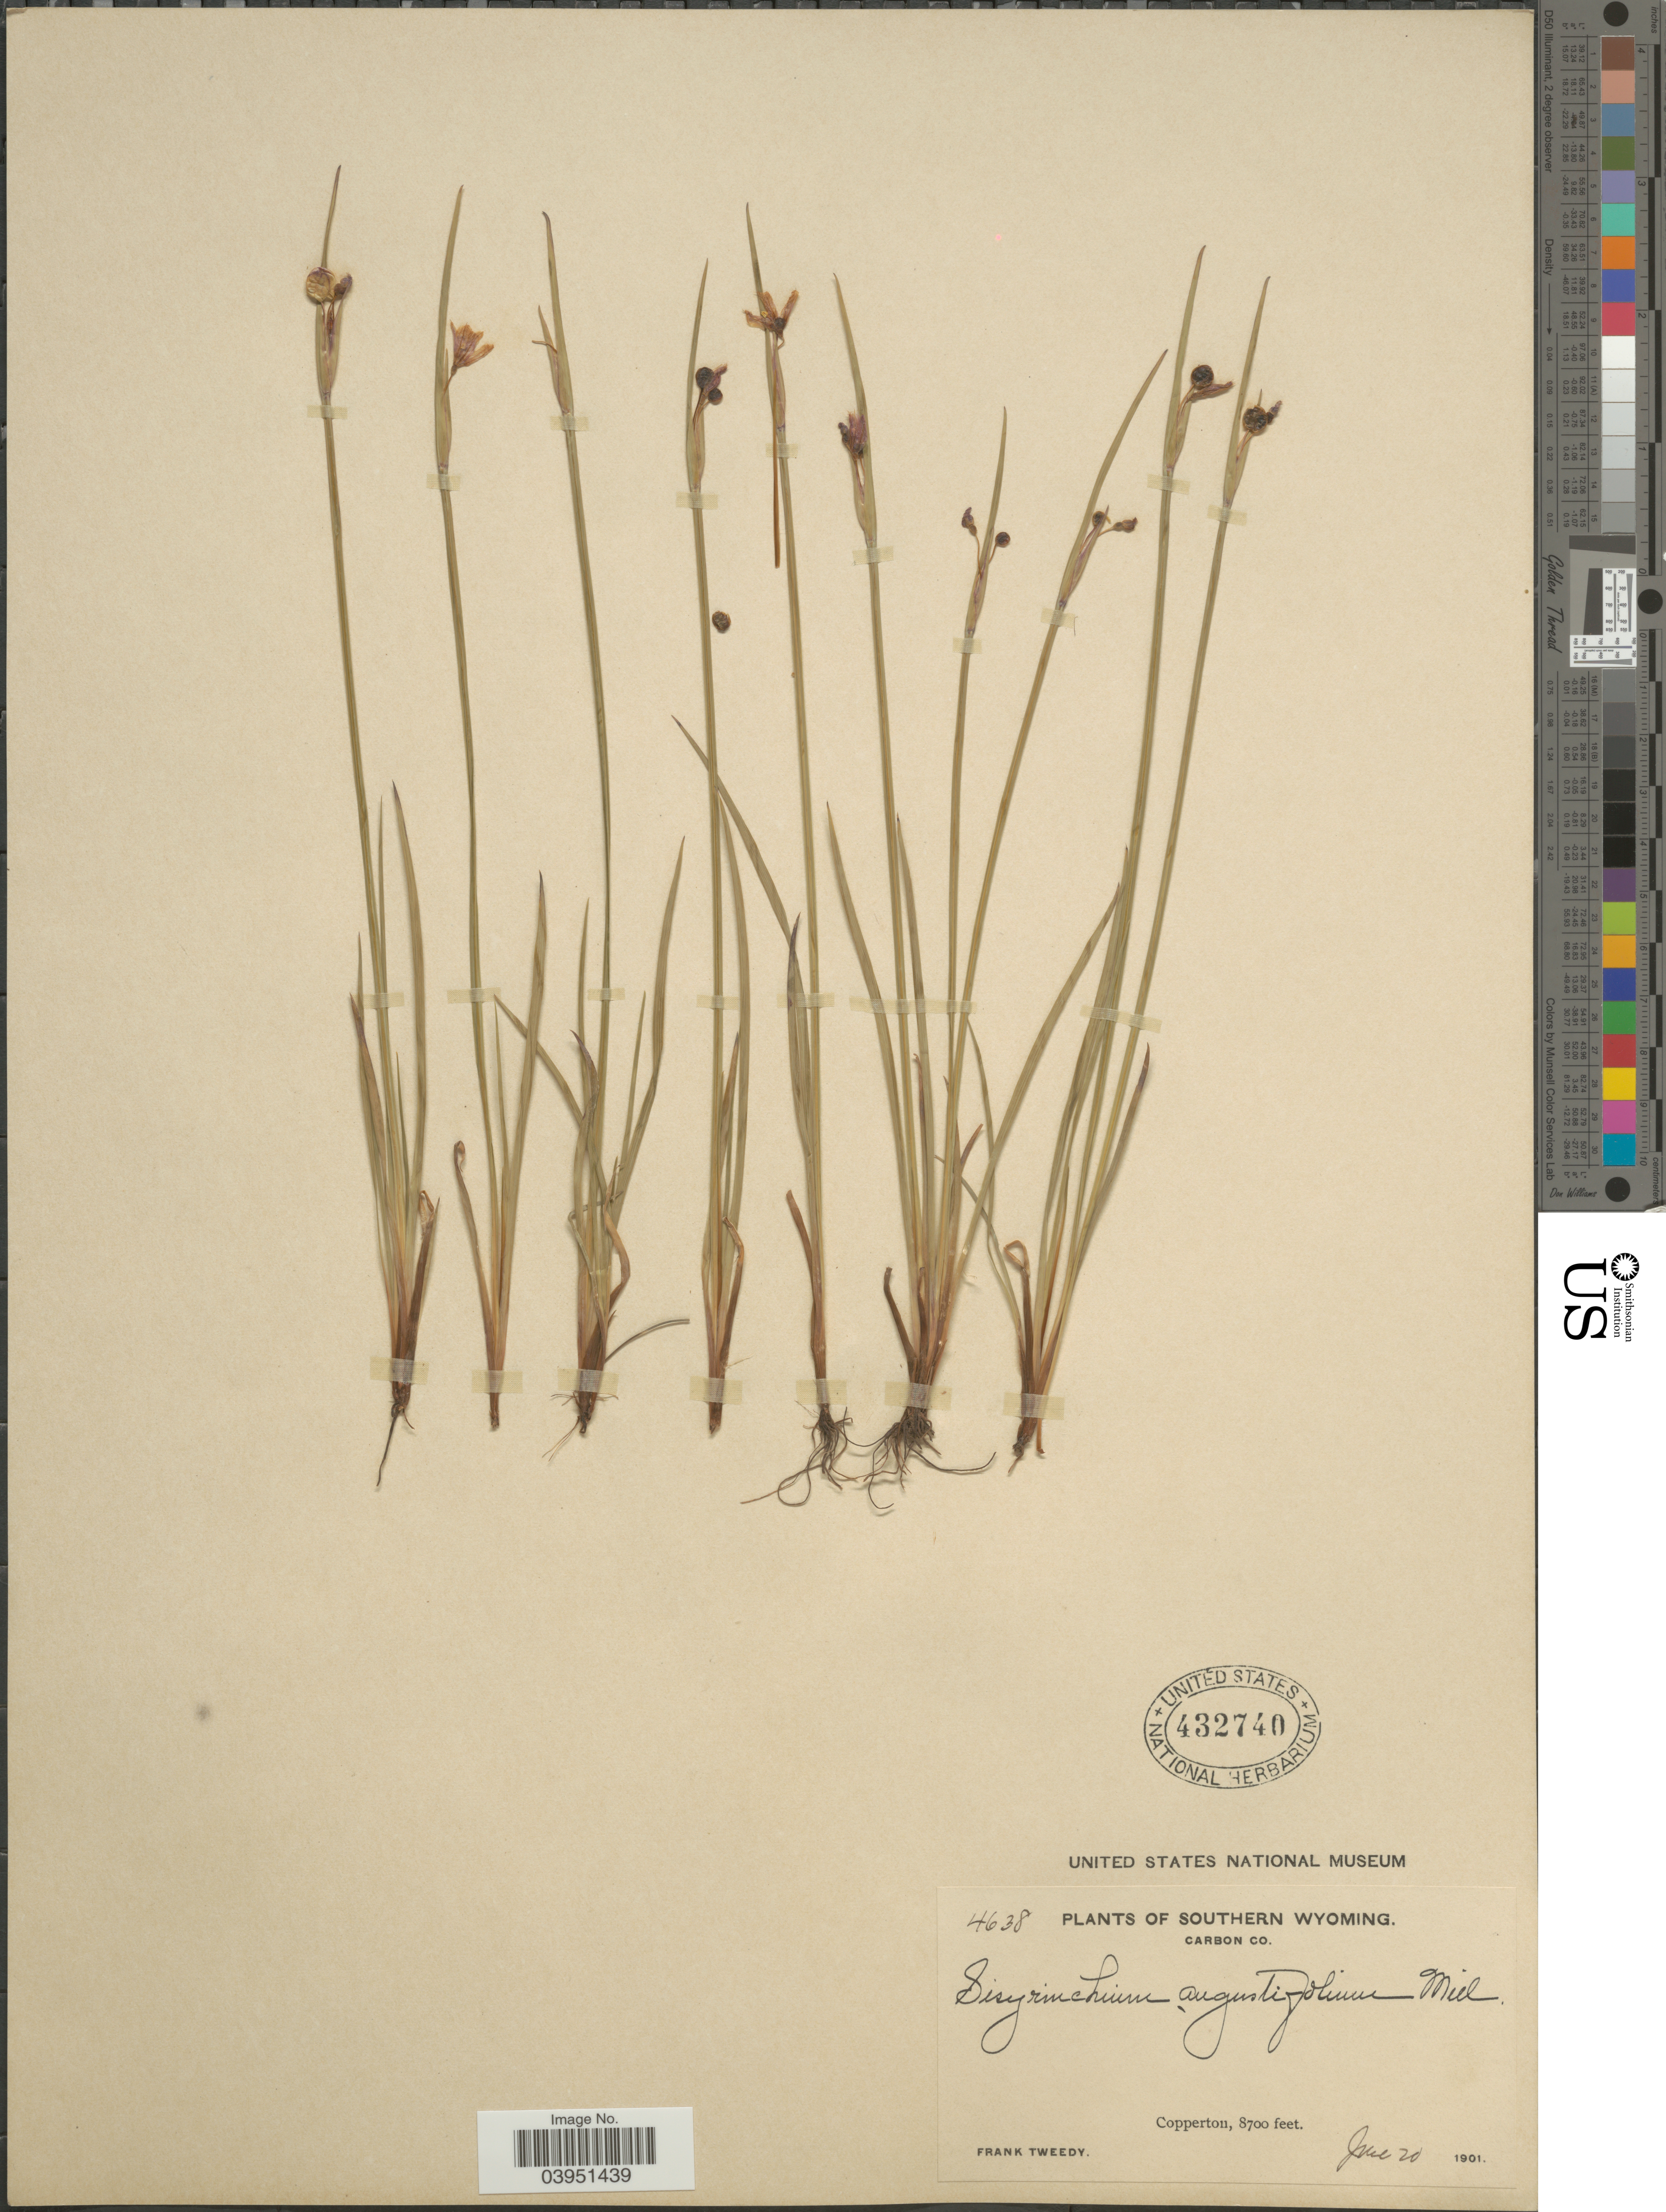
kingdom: Plantae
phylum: Tracheophyta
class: Liliopsida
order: Asparagales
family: Iridaceae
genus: Sisyrinchium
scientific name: Sisyrinchium montanum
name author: Greene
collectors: F. Tweedy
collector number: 4638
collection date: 1901-06-20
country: United States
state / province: Wyoming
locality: Southern Wyoming. Carbon Co. Copperton.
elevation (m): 2652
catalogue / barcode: US 432740